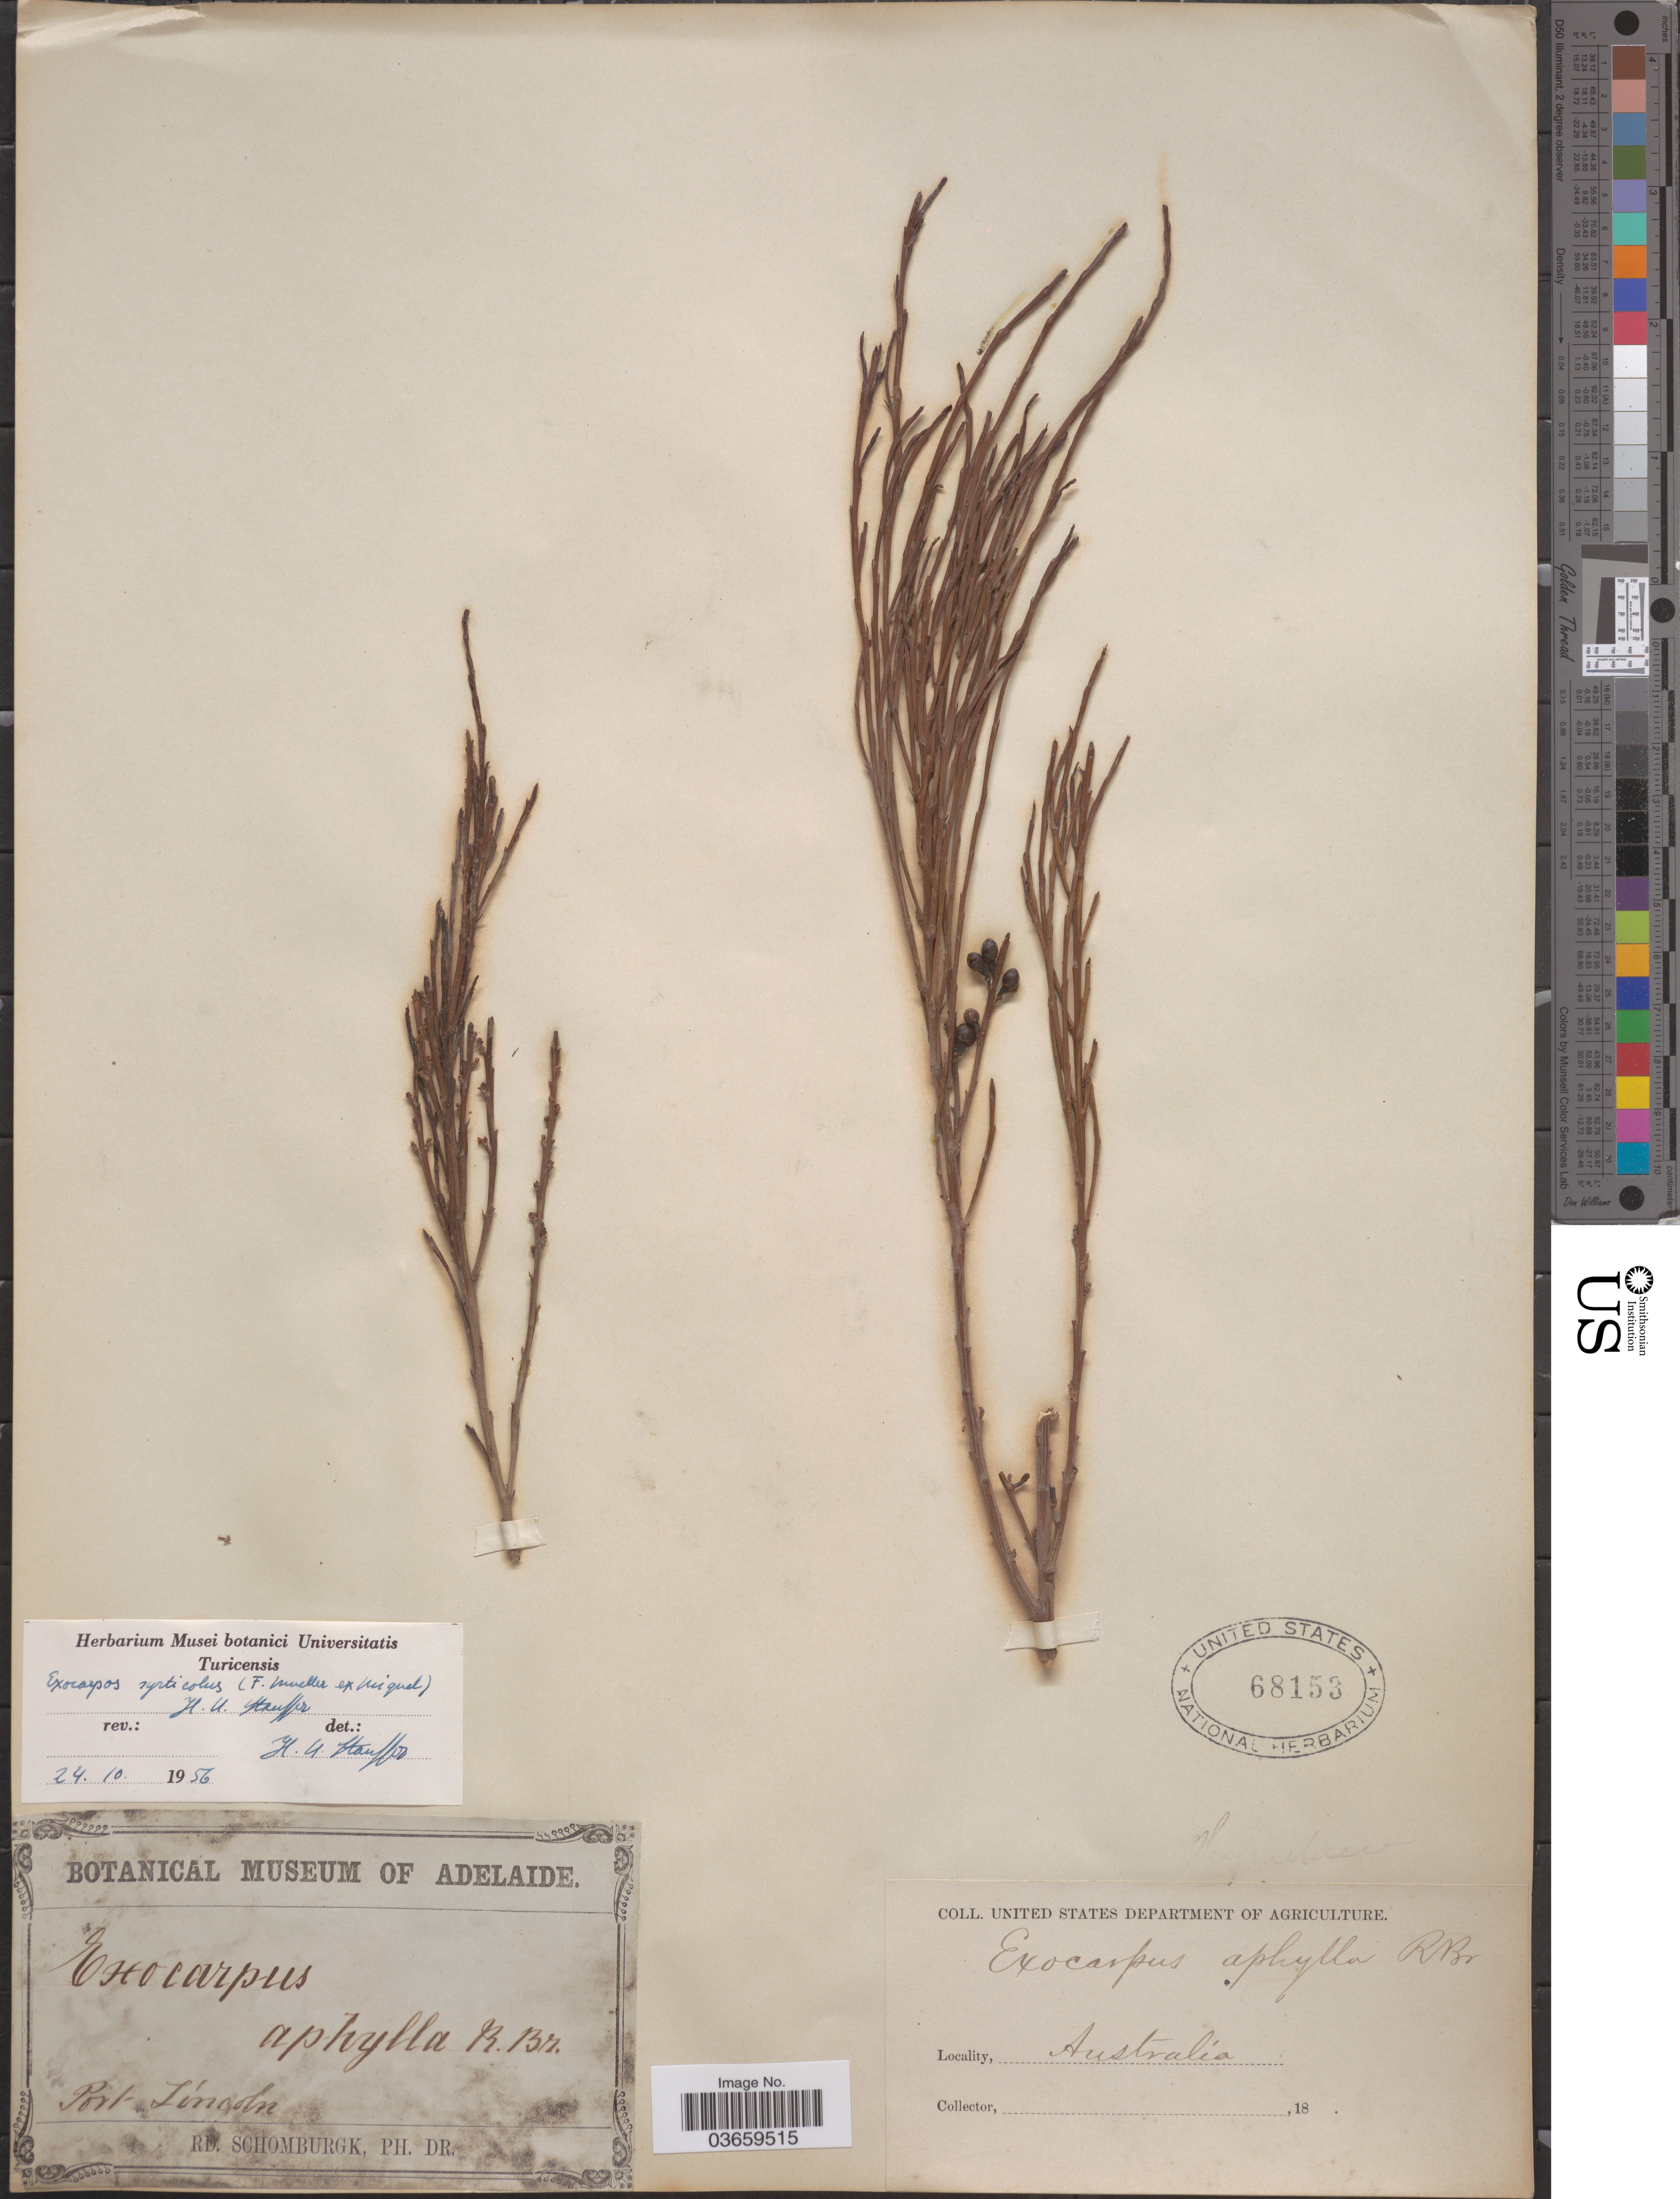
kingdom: Plantae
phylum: Tracheophyta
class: Magnoliopsida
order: Santalales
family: Santalaceae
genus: Exocarpos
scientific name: Exocarpos syrticolus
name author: (F. Muell. ex Miq.) Stauffer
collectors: M. R. Schomburgk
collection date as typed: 18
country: Australia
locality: Port Lincoln.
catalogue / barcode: US 68153